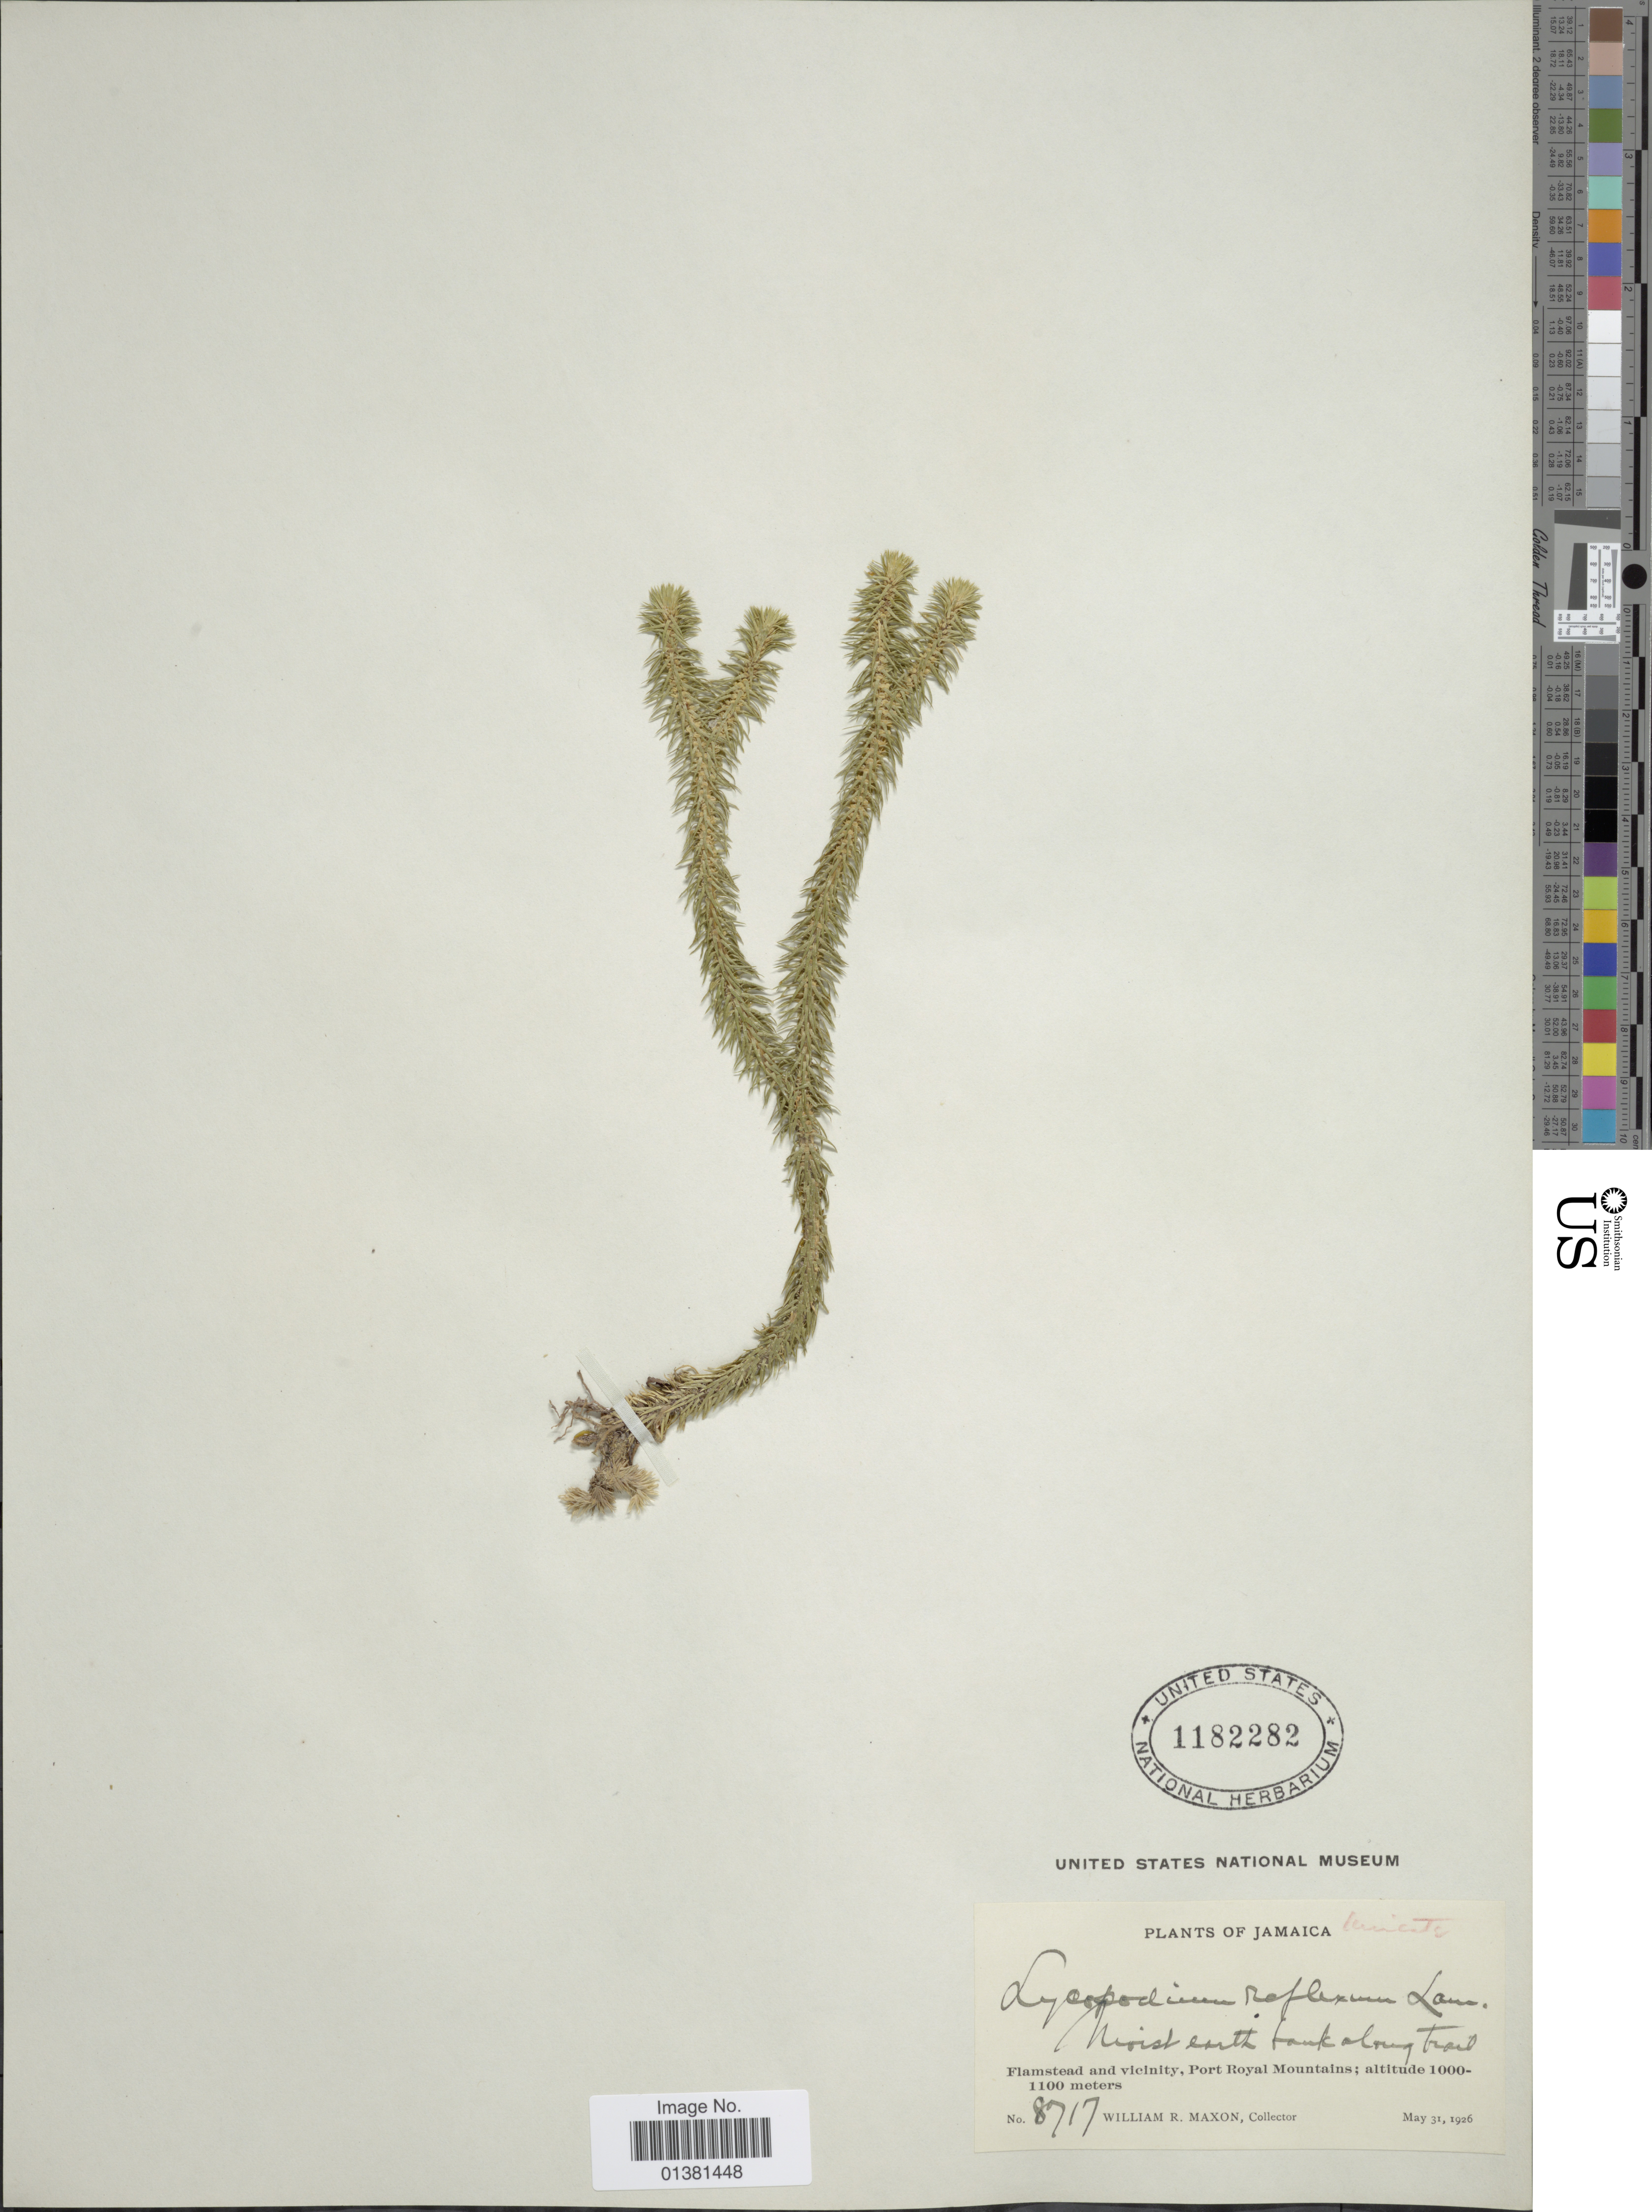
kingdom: Plantae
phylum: Tracheophyta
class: Lycopodiopsida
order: Lycopodiales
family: Lycopodiaceae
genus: Phlegmariurus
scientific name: Phlegmariurus reflexus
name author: (Lam.) B. Øllg.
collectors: W. R. Maxon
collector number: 8717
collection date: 1926-05-31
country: Jamaica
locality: Flamstead and vicinity, Port Royal Mountains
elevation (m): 1000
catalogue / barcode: US 1182282